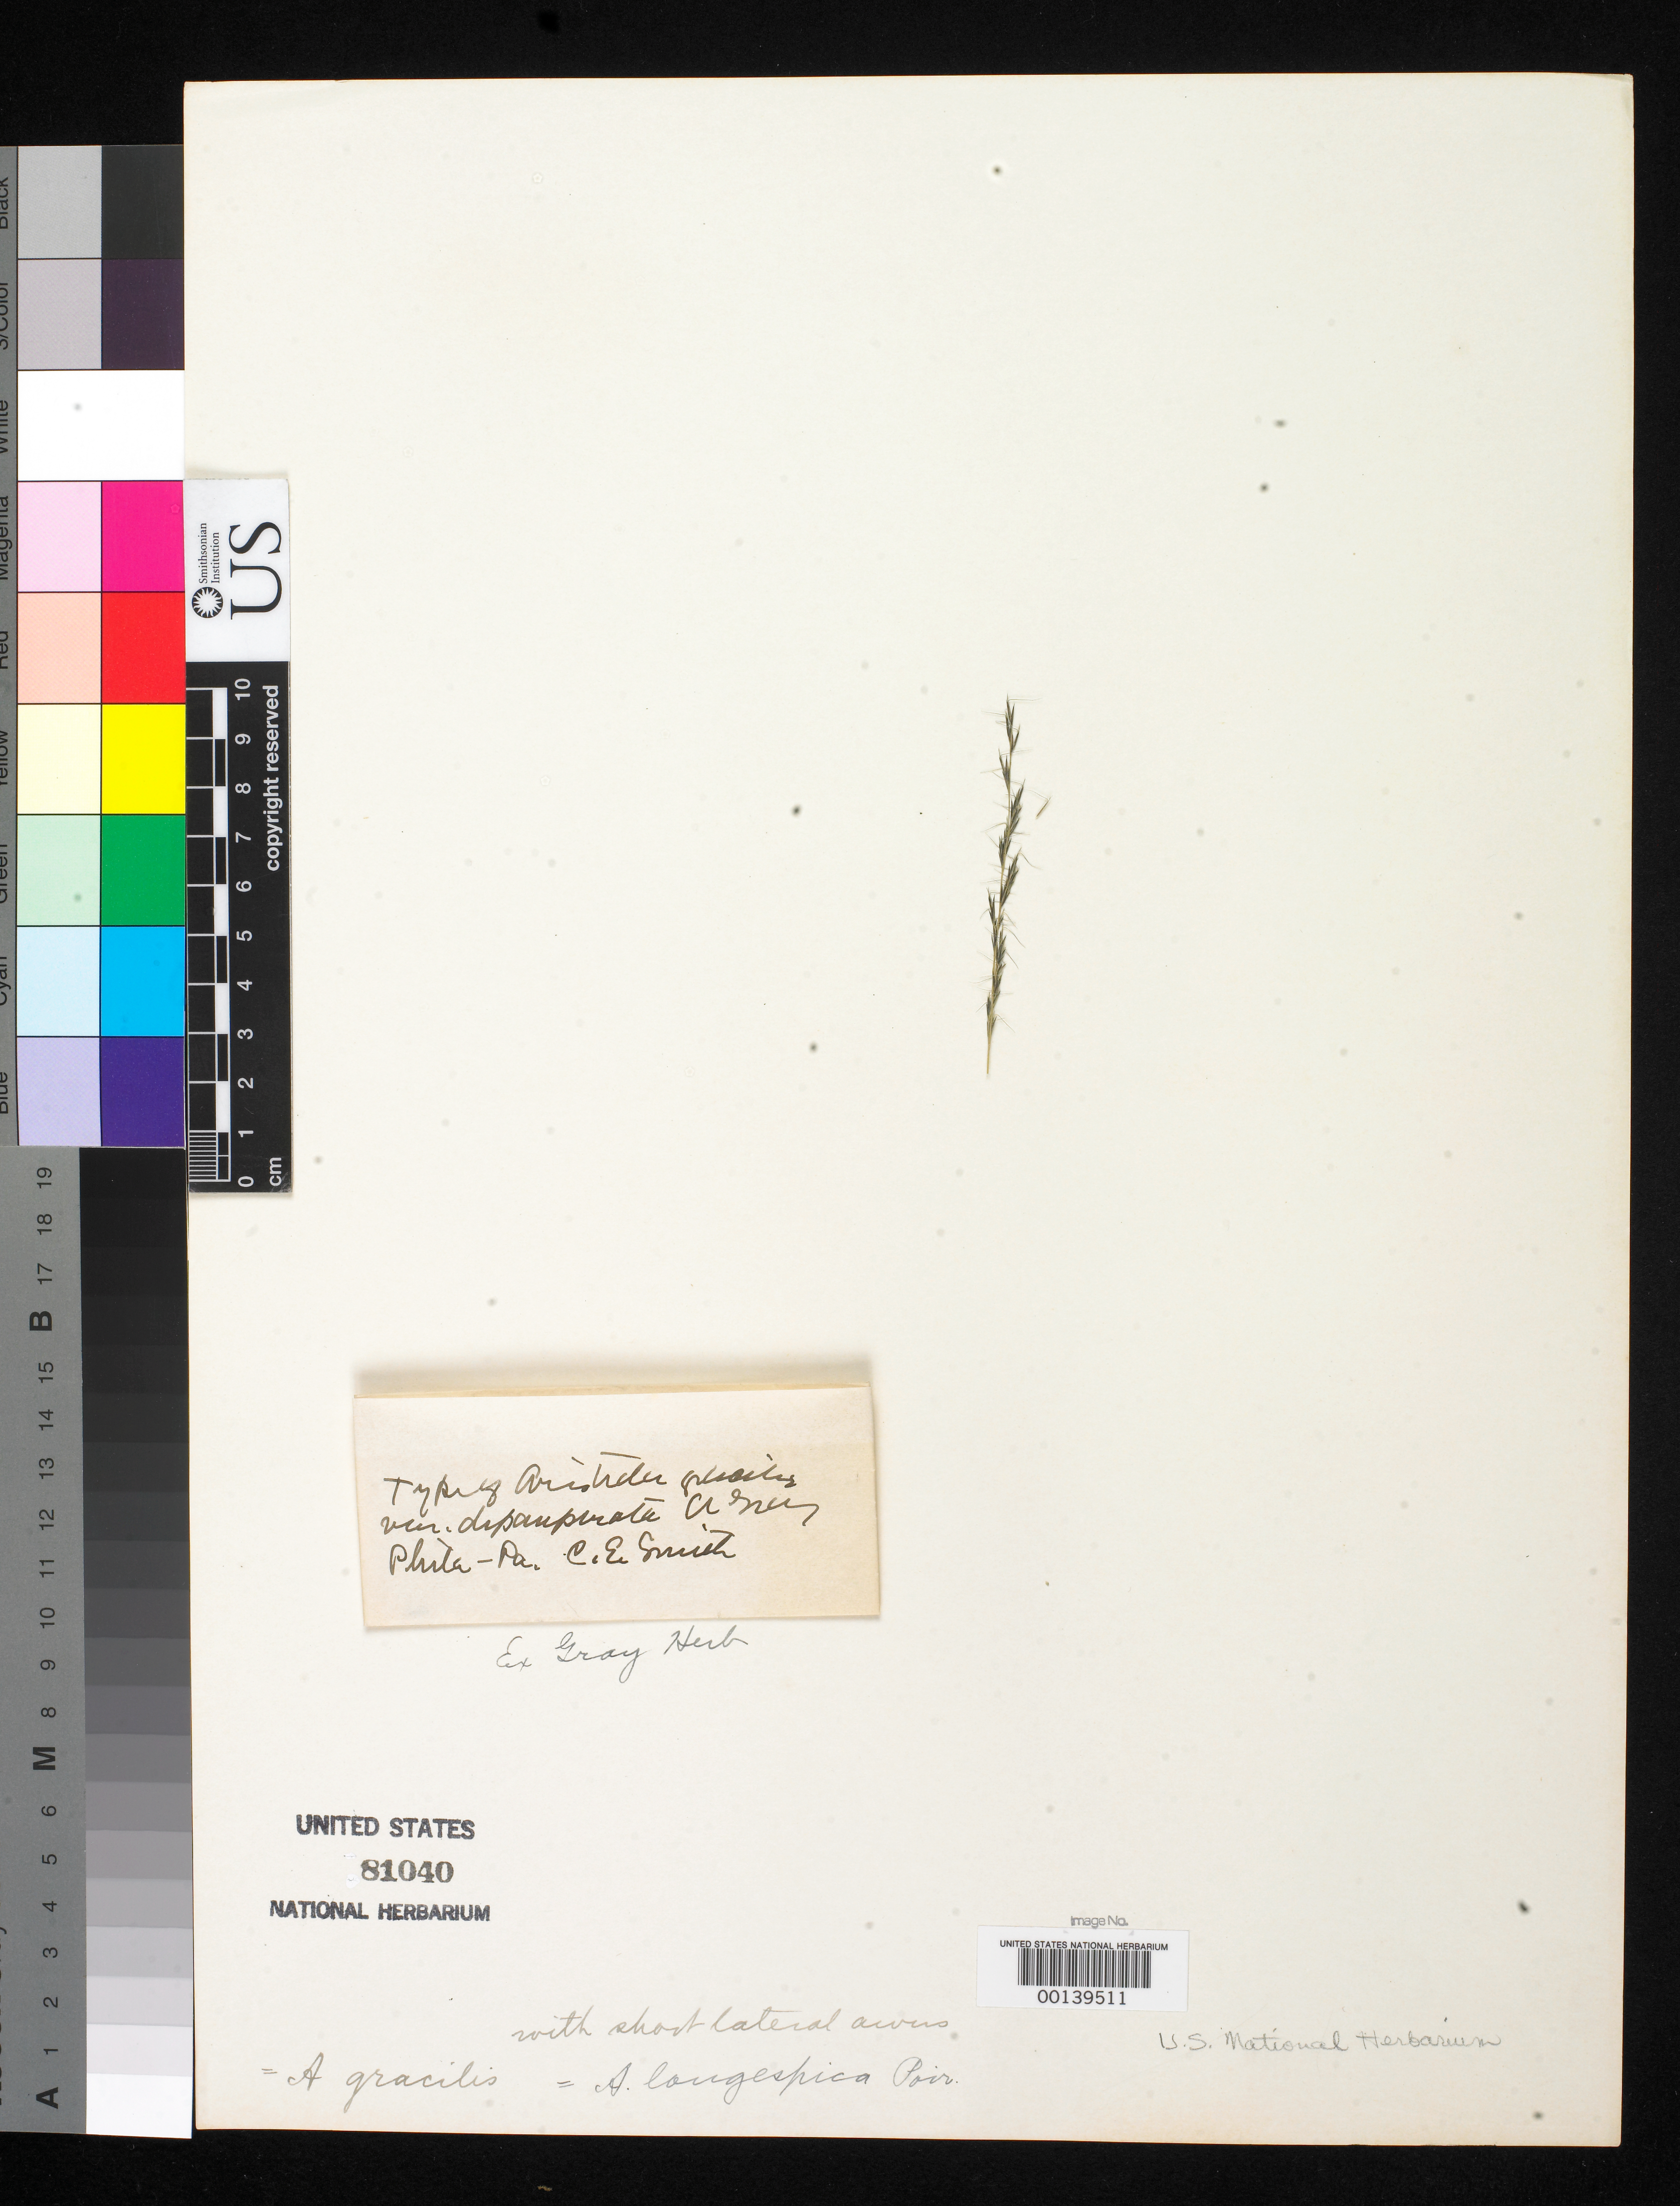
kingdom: Plantae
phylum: Tracheophyta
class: Liliopsida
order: Poales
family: Poaceae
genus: Aristida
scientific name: Aristida gracilis var. depauperata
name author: A. Gray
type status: Type Fragment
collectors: C. E. Smith Jr.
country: United States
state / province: Pennsylvania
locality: Hills near Philadelphia.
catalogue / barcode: US 81040